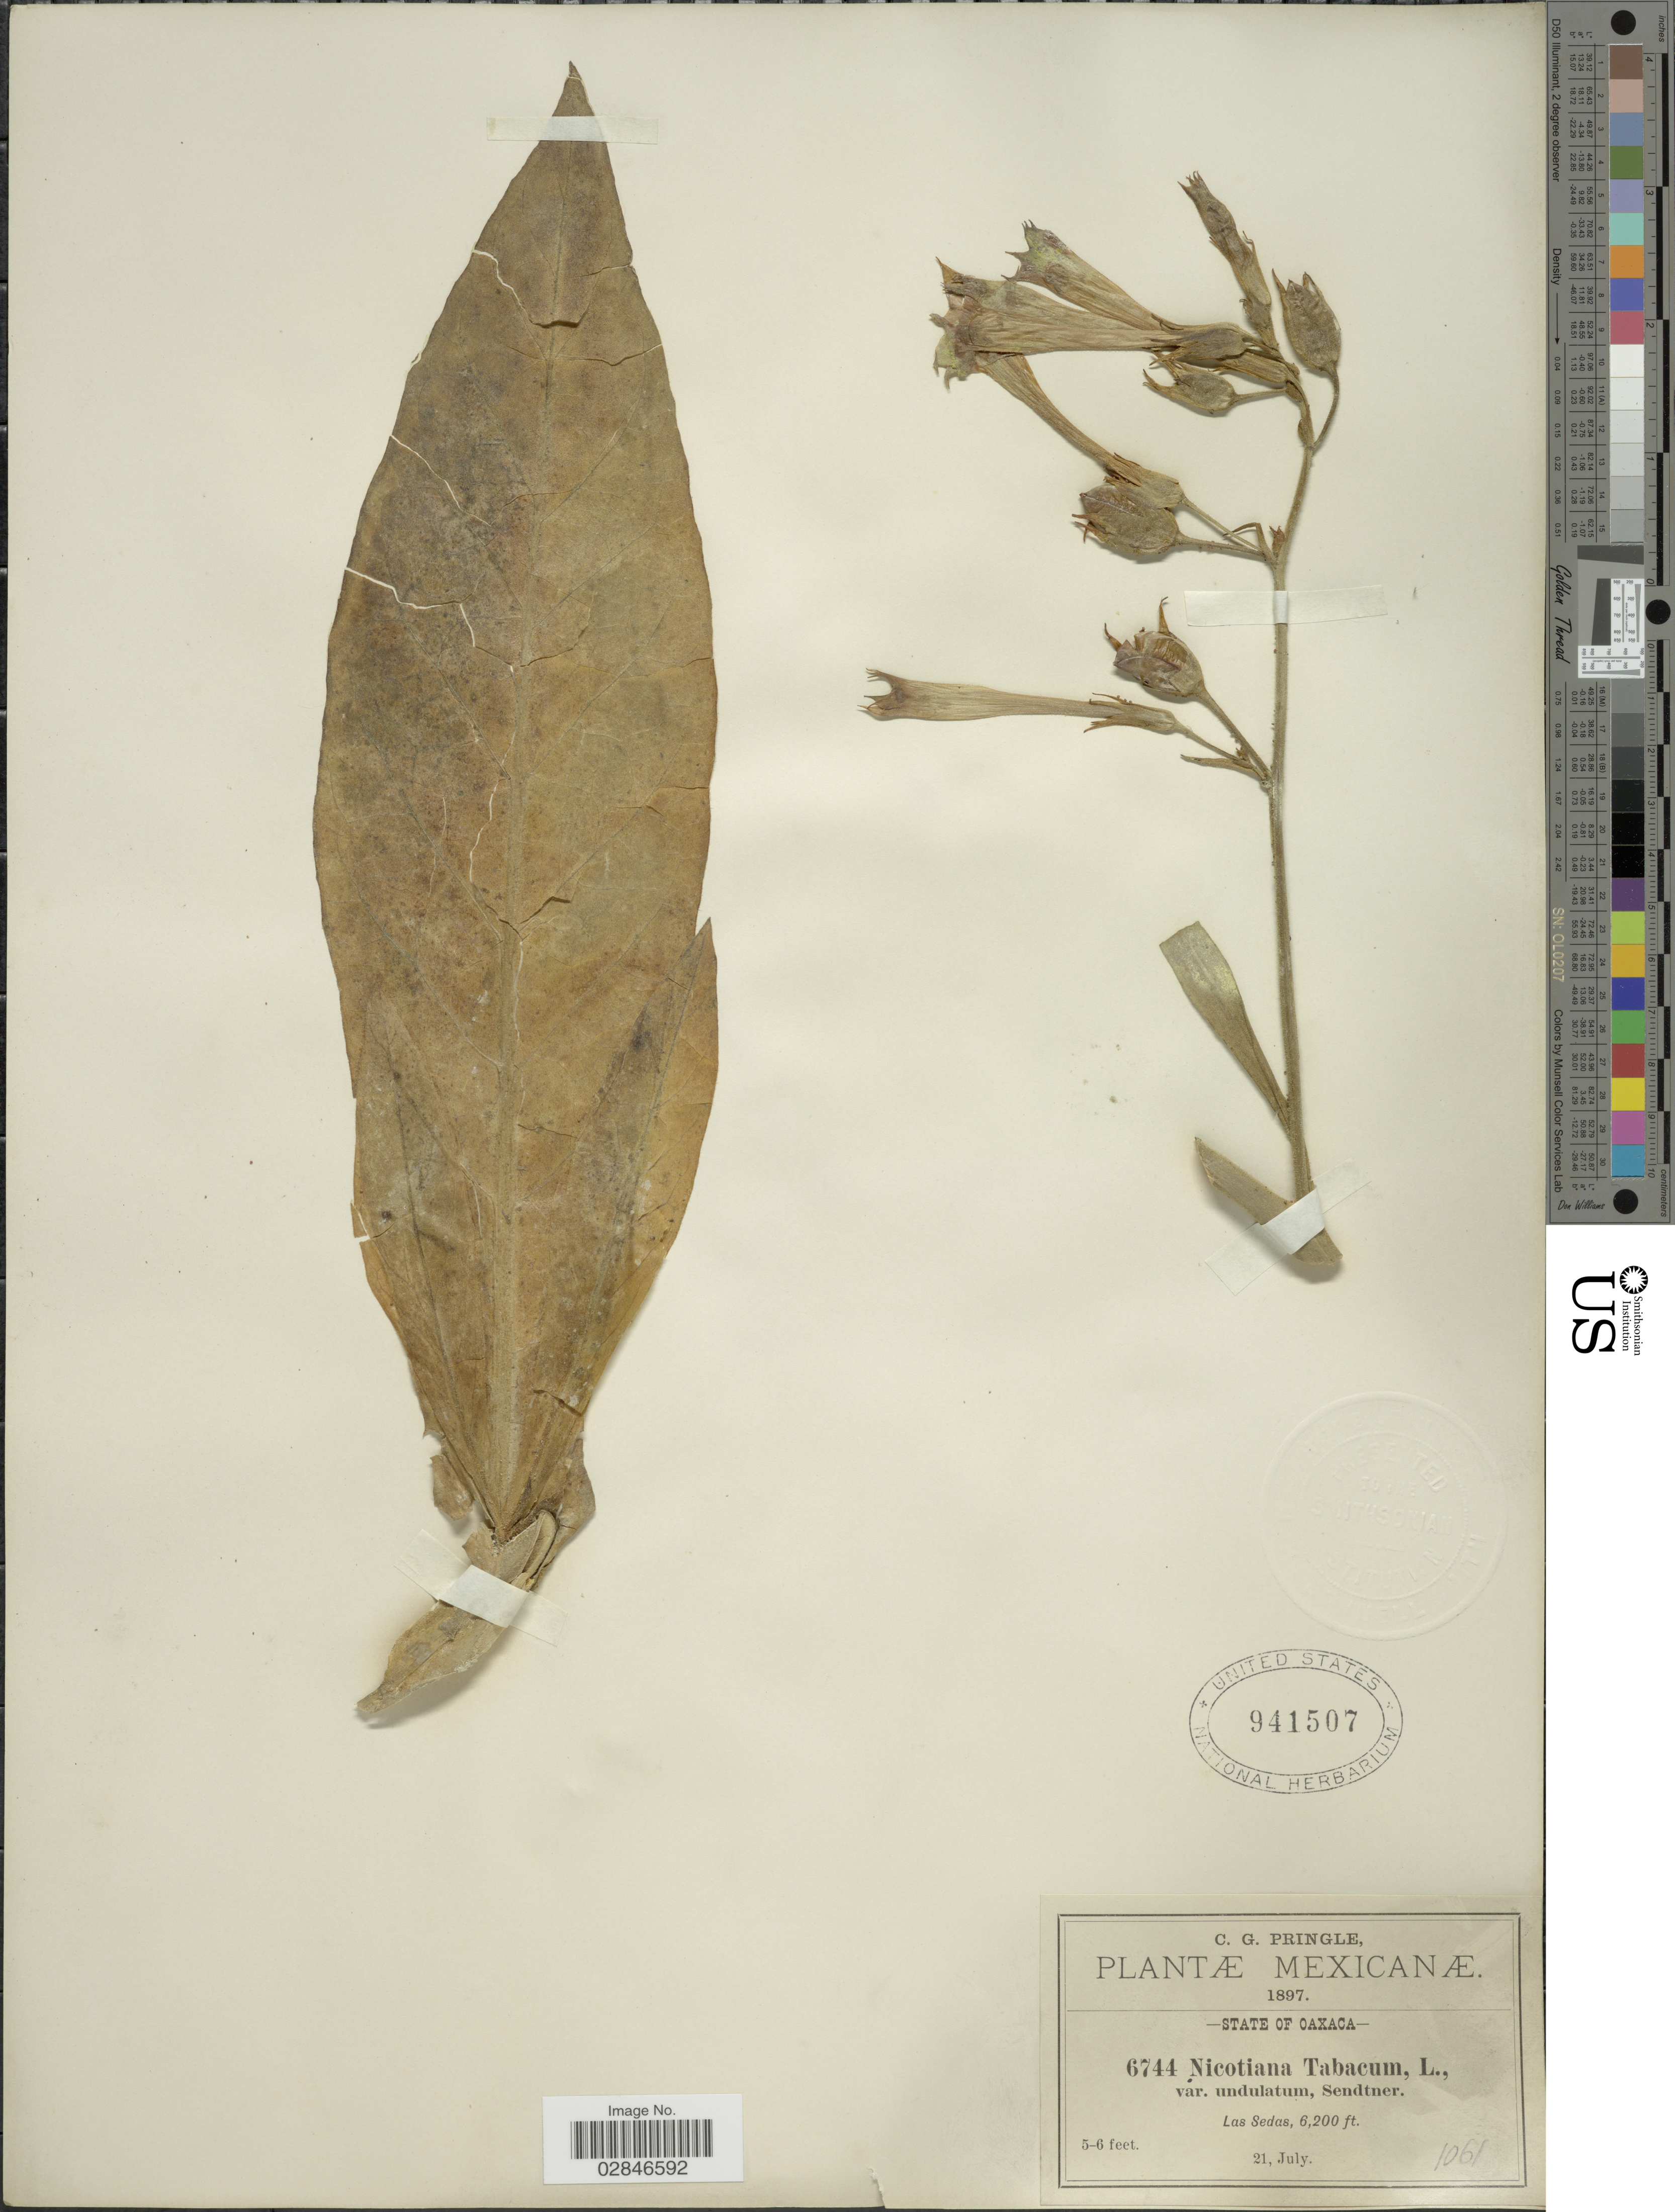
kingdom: Plantae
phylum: Tracheophyta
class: Magnoliopsida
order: Solanales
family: Solanaceae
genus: Nicotiana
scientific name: Nicotiana tabacum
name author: L.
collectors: C. G. Pringle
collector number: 6744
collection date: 1897-07-21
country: Mexico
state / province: Oaxaca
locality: Las Sedas.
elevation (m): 1890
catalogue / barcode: US 941507